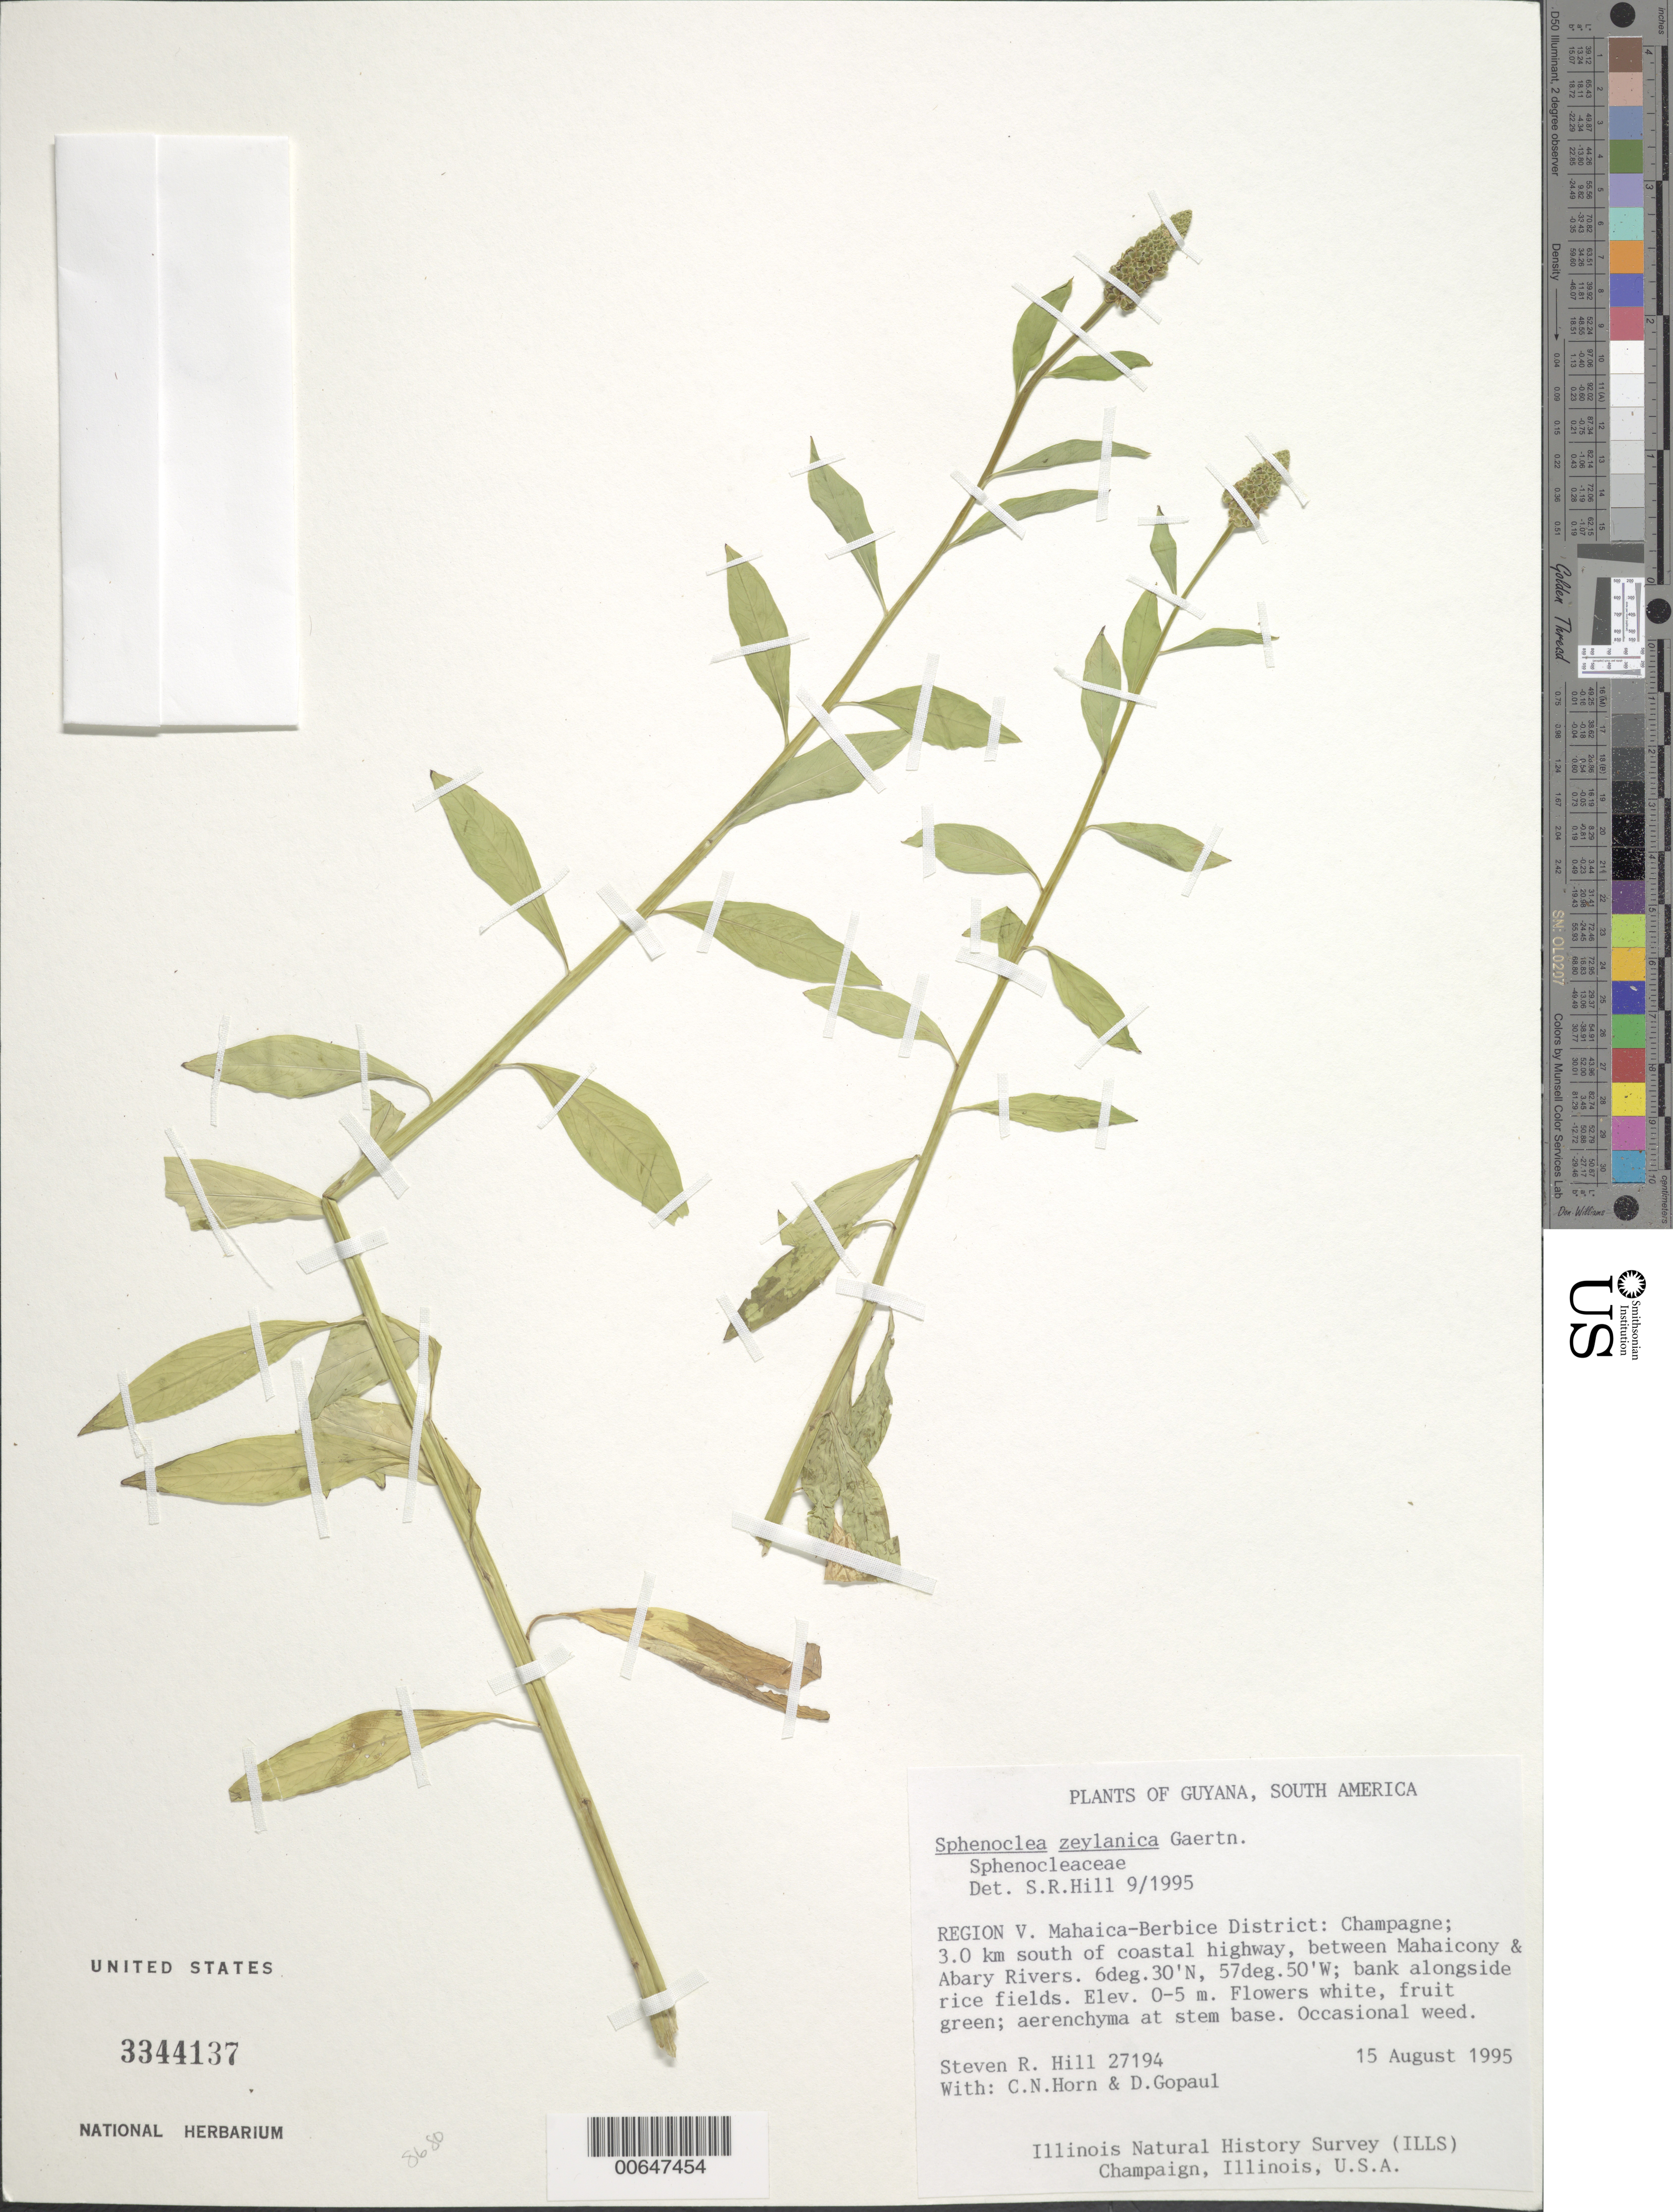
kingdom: Plantae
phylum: Tracheophyta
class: Magnoliopsida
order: Solanales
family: Sphenocleaceae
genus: Sphenoclea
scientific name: Sphenoclea zeylanica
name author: Gaertn.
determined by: Hill, Steven R.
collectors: S. R. Hill, C. N. Horn & D. Gopaul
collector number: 27194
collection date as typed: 15-Aug-95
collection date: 1995-08-15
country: Guyana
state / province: Mahaica-Berbice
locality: Champagne; 3 km S of coastal hwy., betw. Mahaicony & Abary R.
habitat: Along rice fields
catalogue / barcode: US 3344137